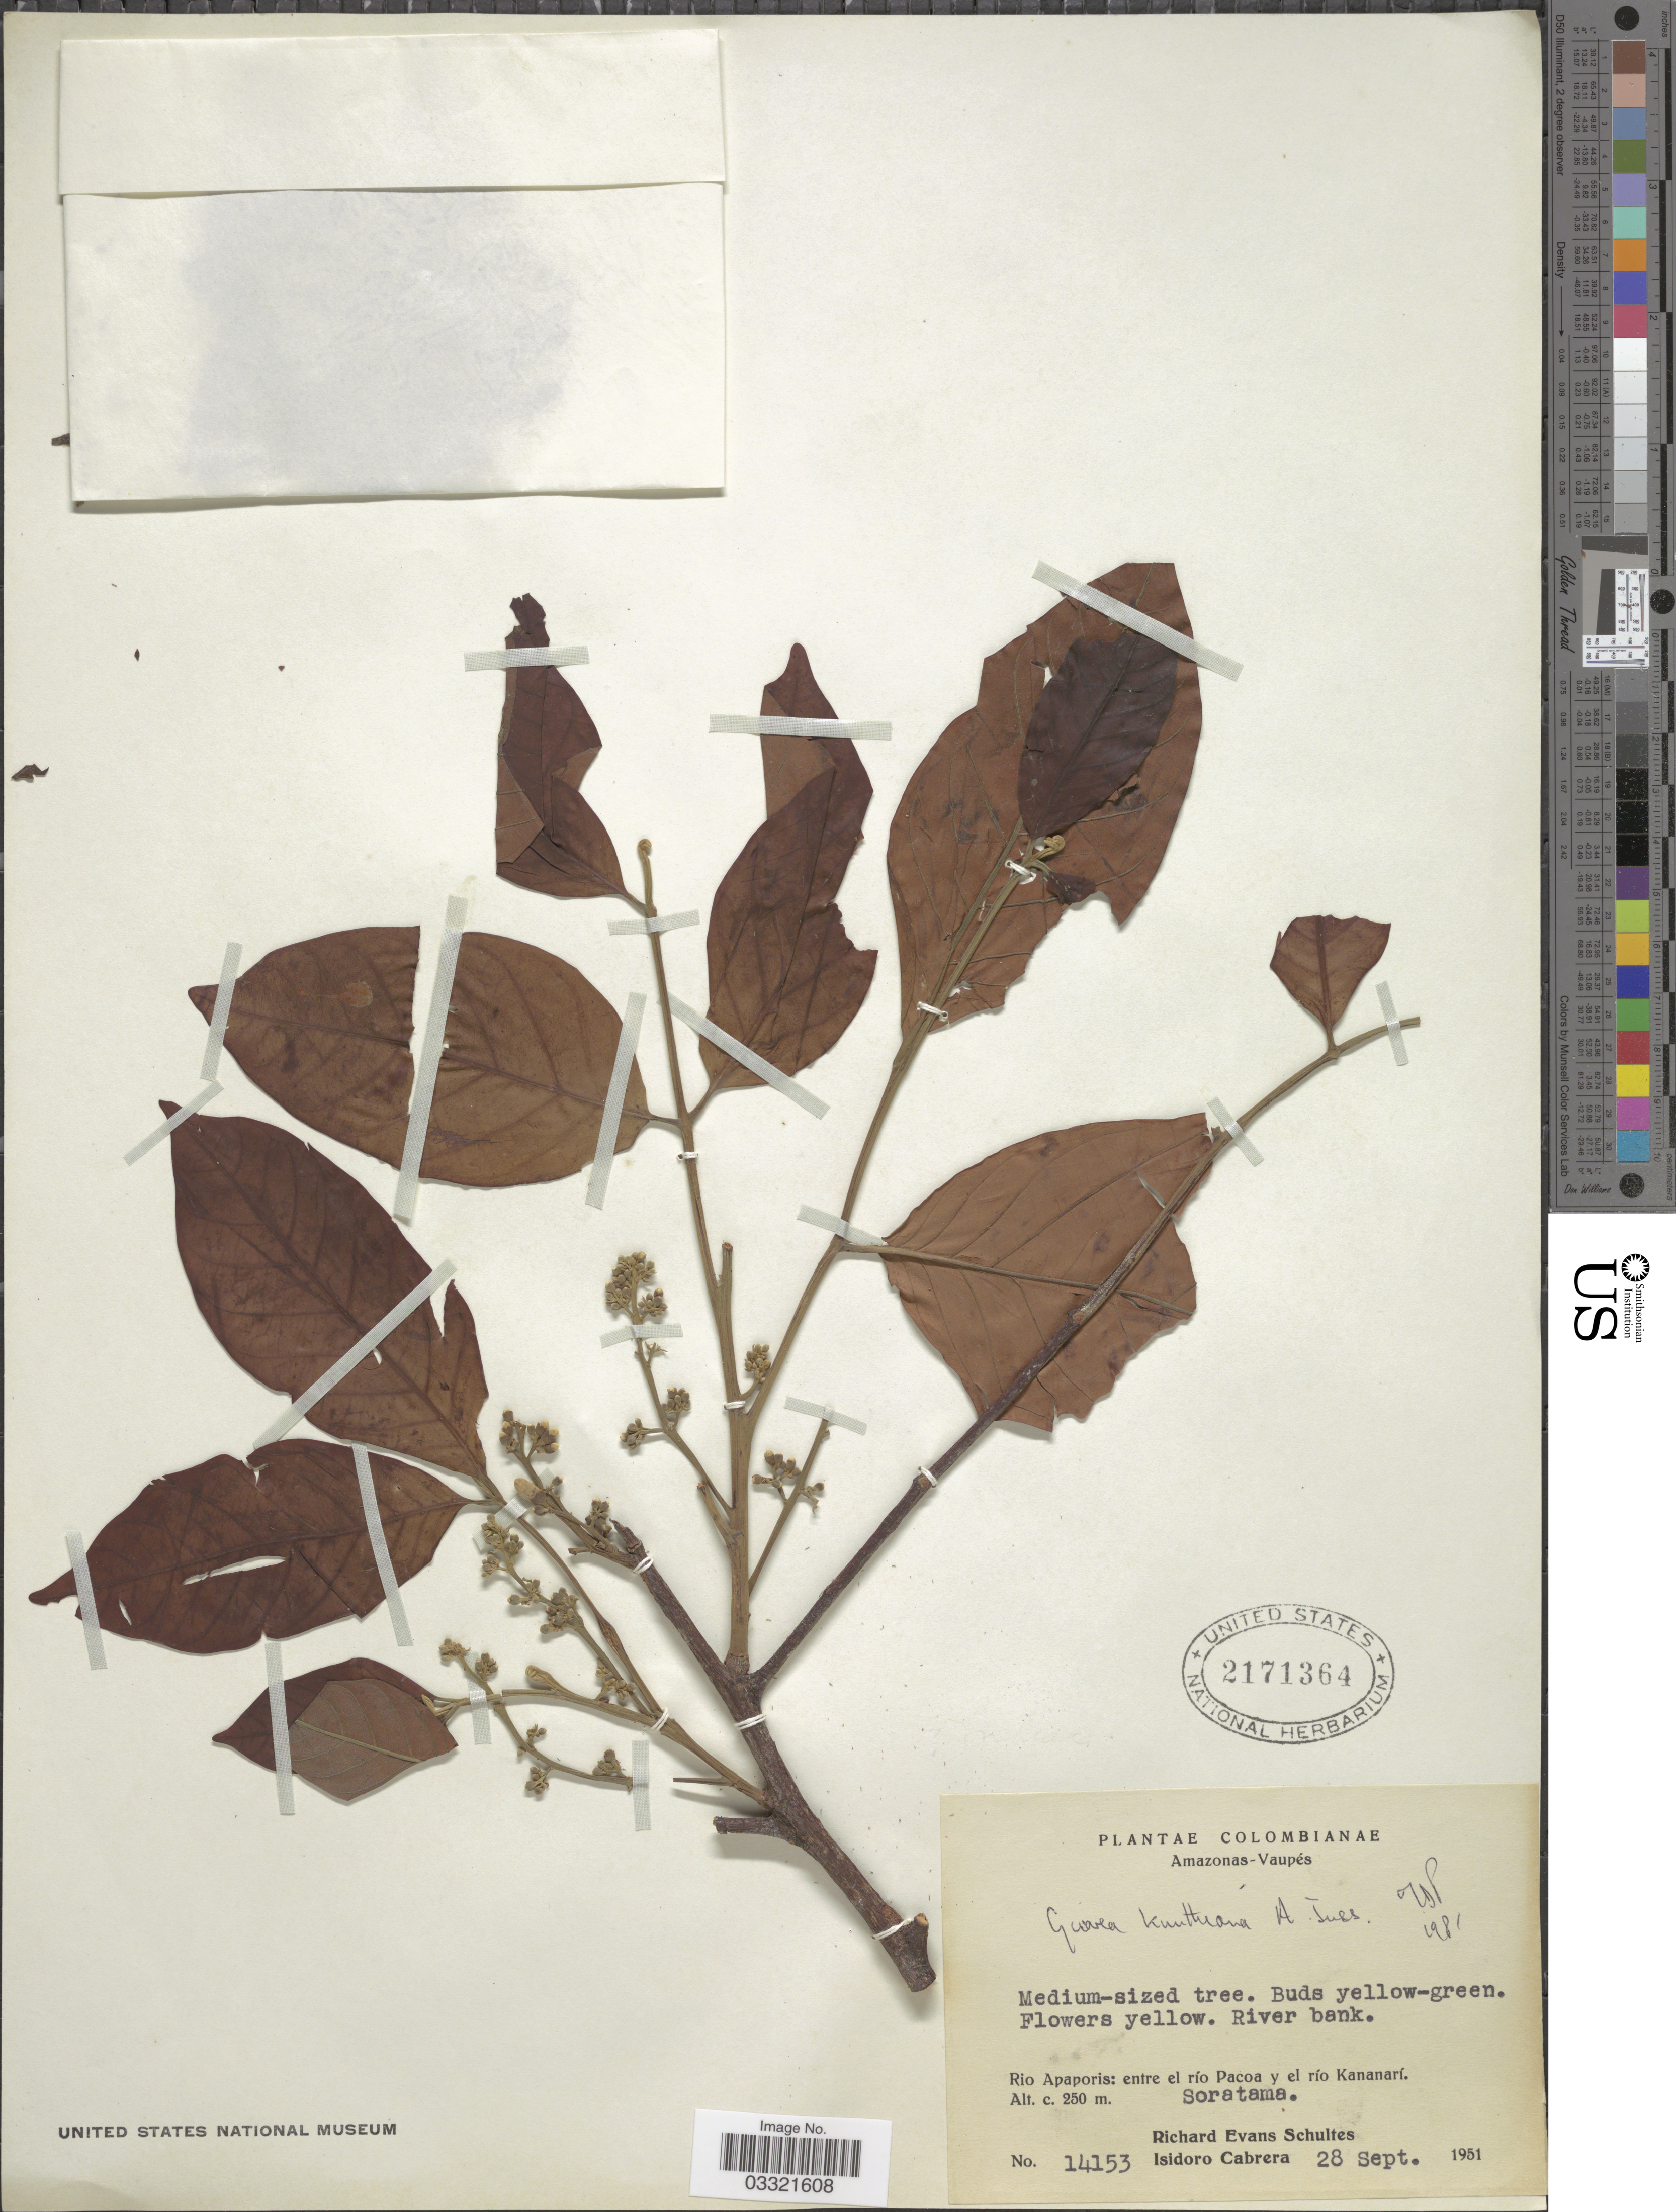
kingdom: Plantae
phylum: Tracheophyta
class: Magnoliopsida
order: Sapindales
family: Meliaceae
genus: Guarea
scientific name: Guarea kunthiana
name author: A. Juss.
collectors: R. E. Schultes & I. Cabrera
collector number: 14153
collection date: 1951-09-28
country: Colombia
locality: Amazonas - Vaupés. Rio Apaporis: entre el río Pacoa y el río Kananari. Soratama.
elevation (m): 250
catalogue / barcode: US 2171364